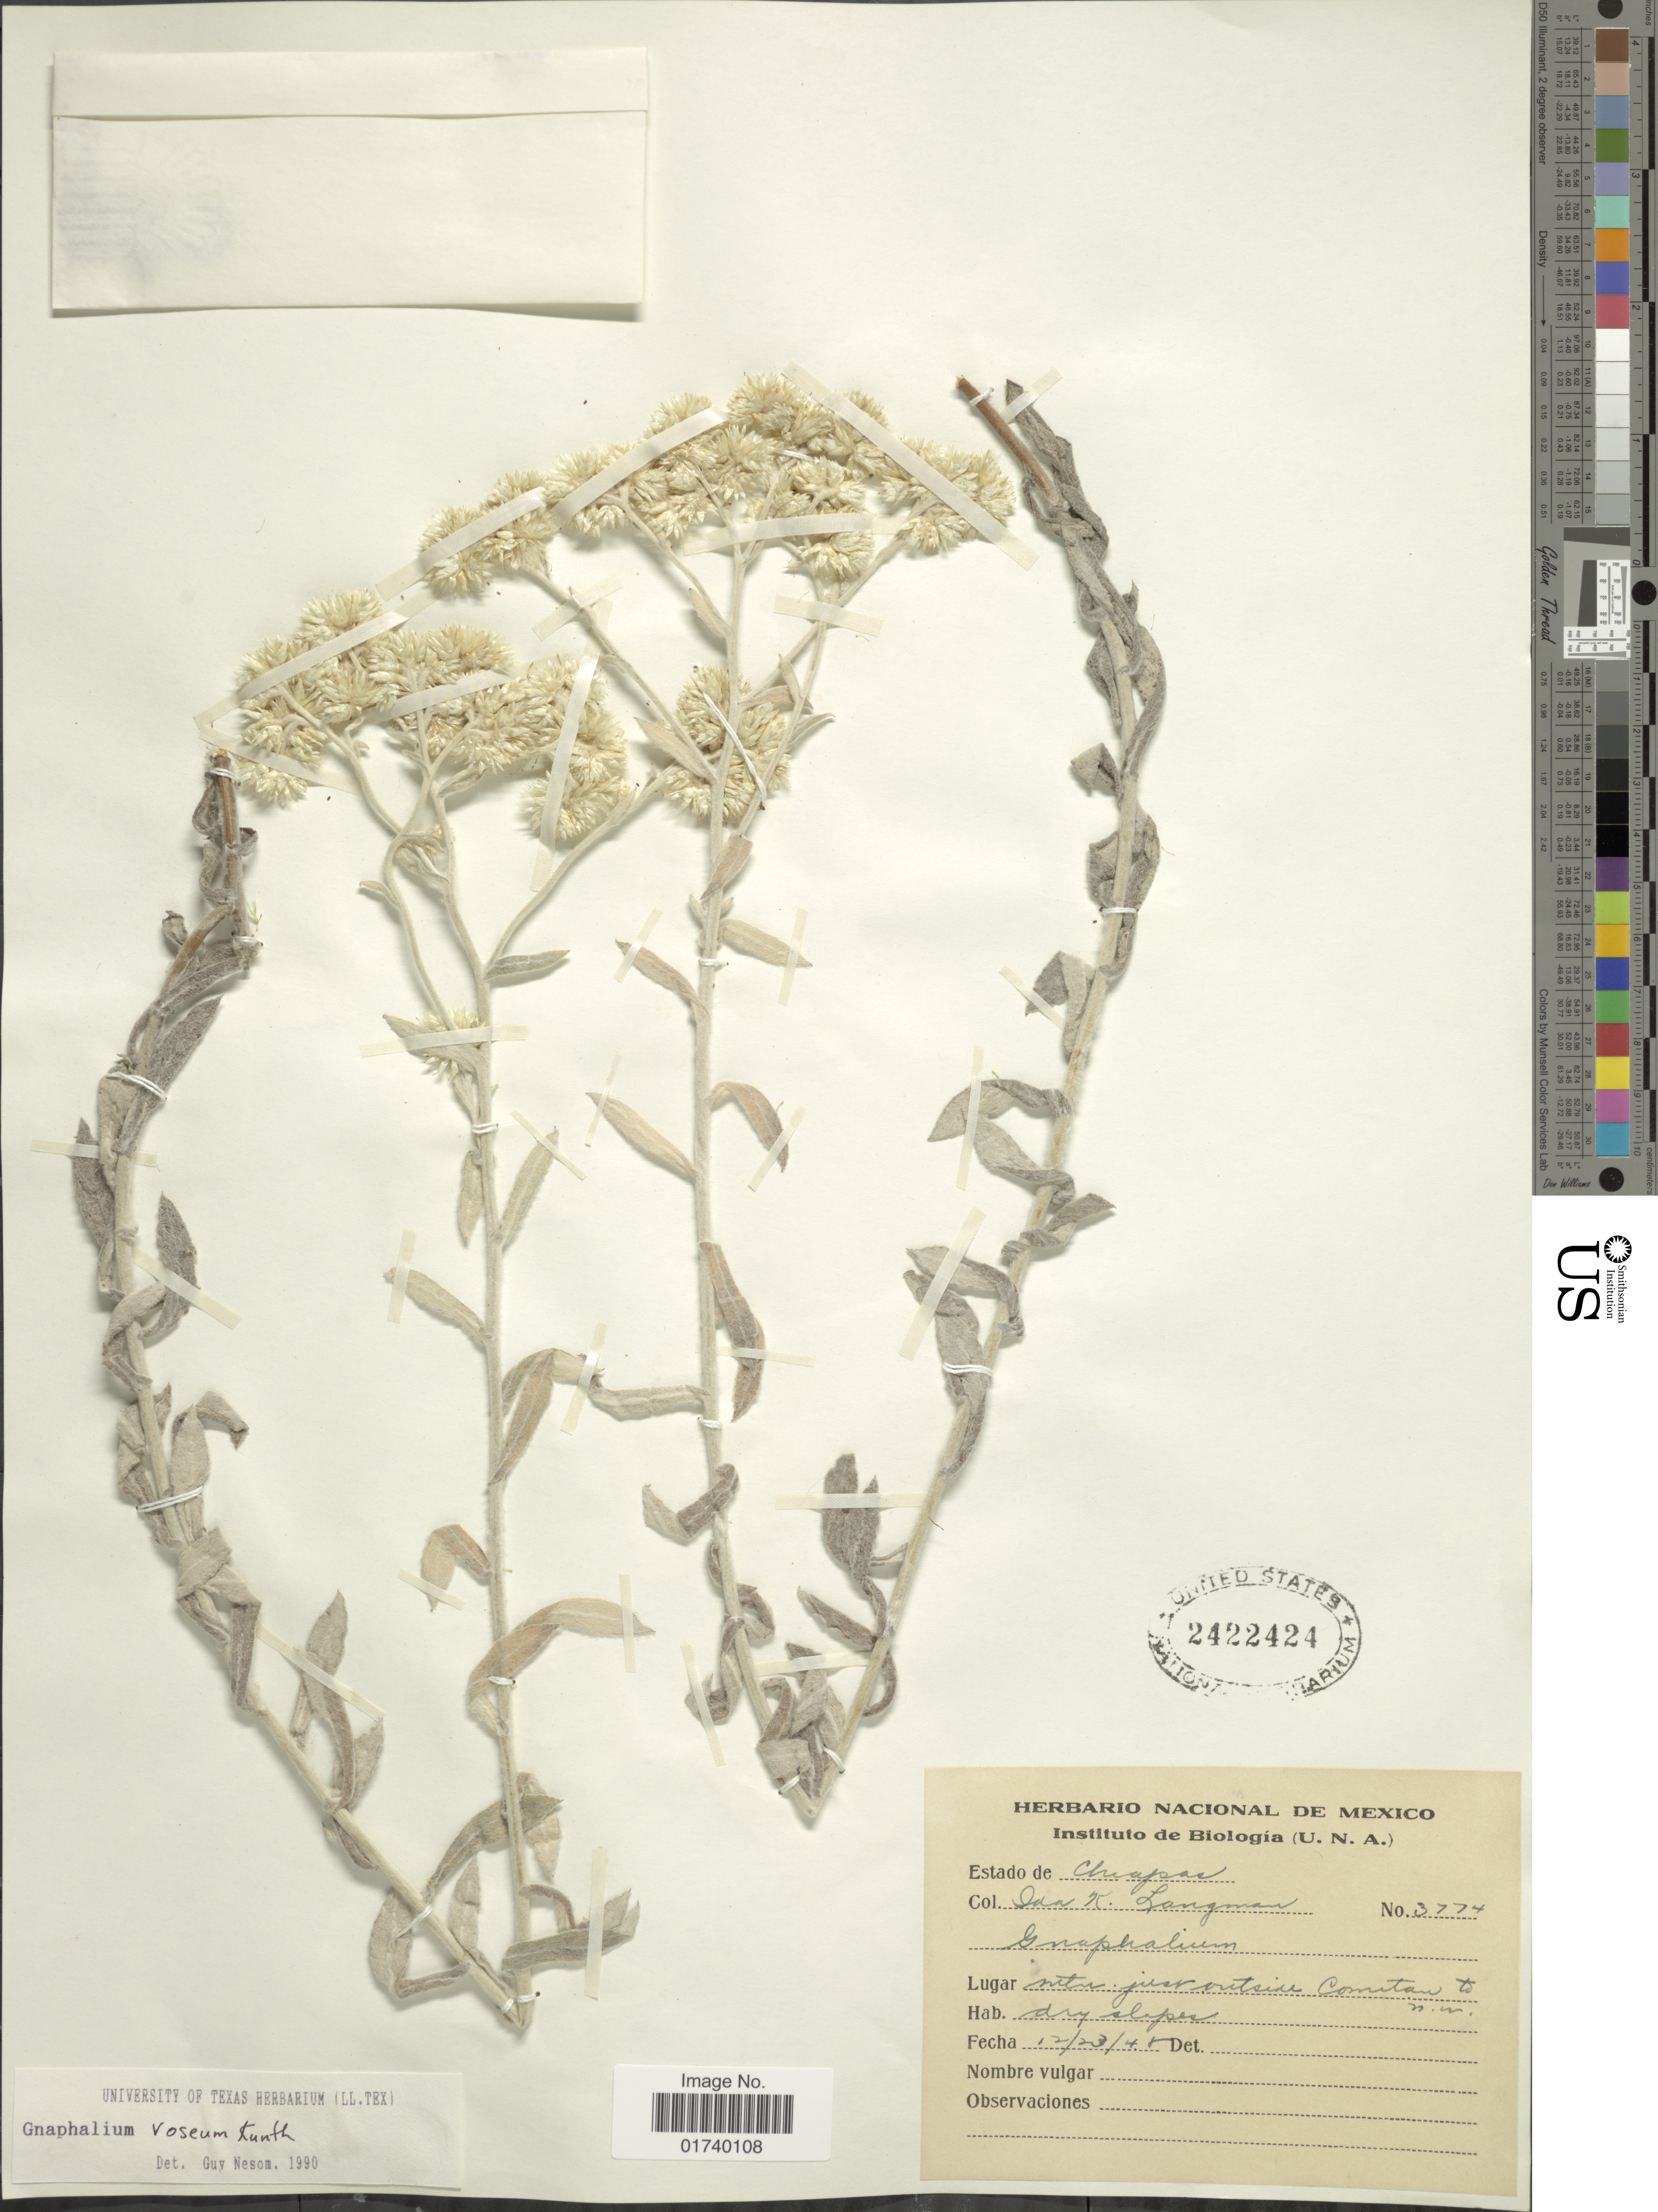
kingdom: Plantae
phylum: Tracheophyta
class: Magnoliopsida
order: Asterales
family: Asteraceae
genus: Pseudognaphalium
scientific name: Pseudognaphalium roseum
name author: (Kunth) Anderb.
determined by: Nesom, Guy L.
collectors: J. Langman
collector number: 3774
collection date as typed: Transcribed d/m/y: 23/12/48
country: Mexico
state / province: Chiapas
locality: Mtn just outside Comitan to N.W.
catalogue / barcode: US 2422424